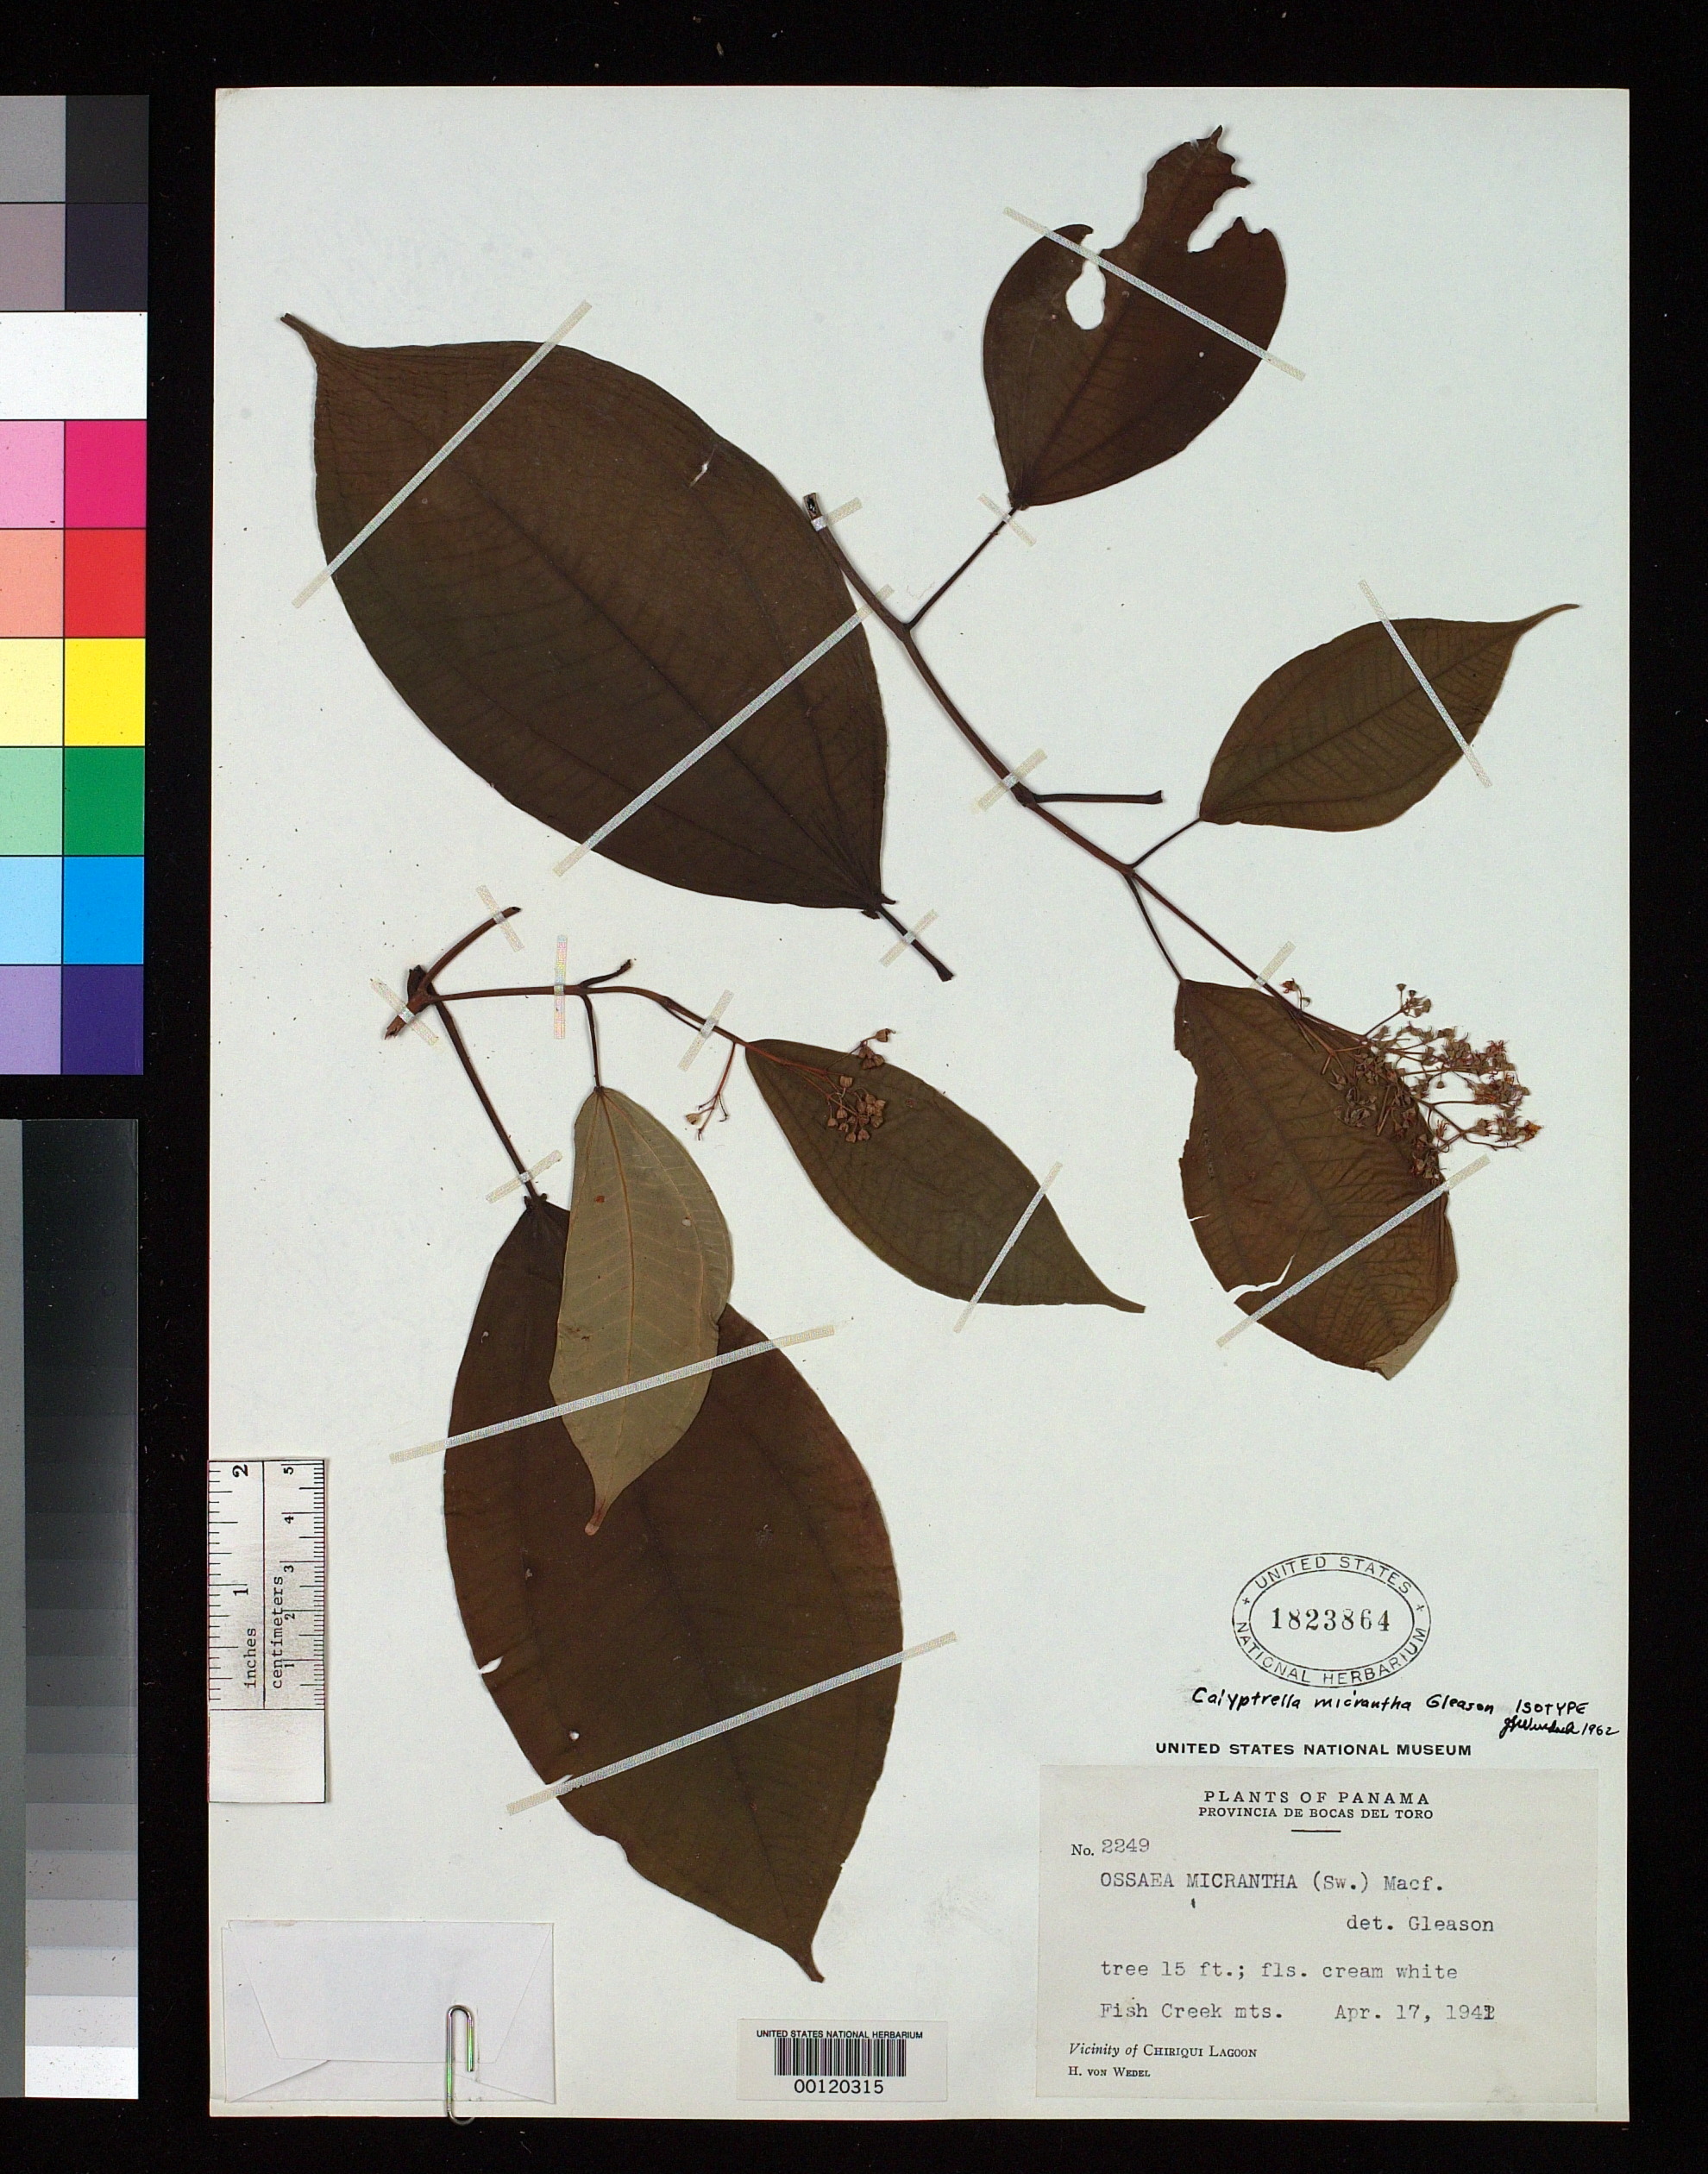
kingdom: Plantae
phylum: Tracheophyta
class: Magnoliopsida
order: Myrtales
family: Melastomataceae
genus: Calyptrella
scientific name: Calyptrella micrantha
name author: Gleason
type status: Isotype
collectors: H. von Wedel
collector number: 2249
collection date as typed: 17 Apr 1941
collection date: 1941-04-17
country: Panama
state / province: Bocas del Toro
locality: Fish Creek Mts.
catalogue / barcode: US 1823864